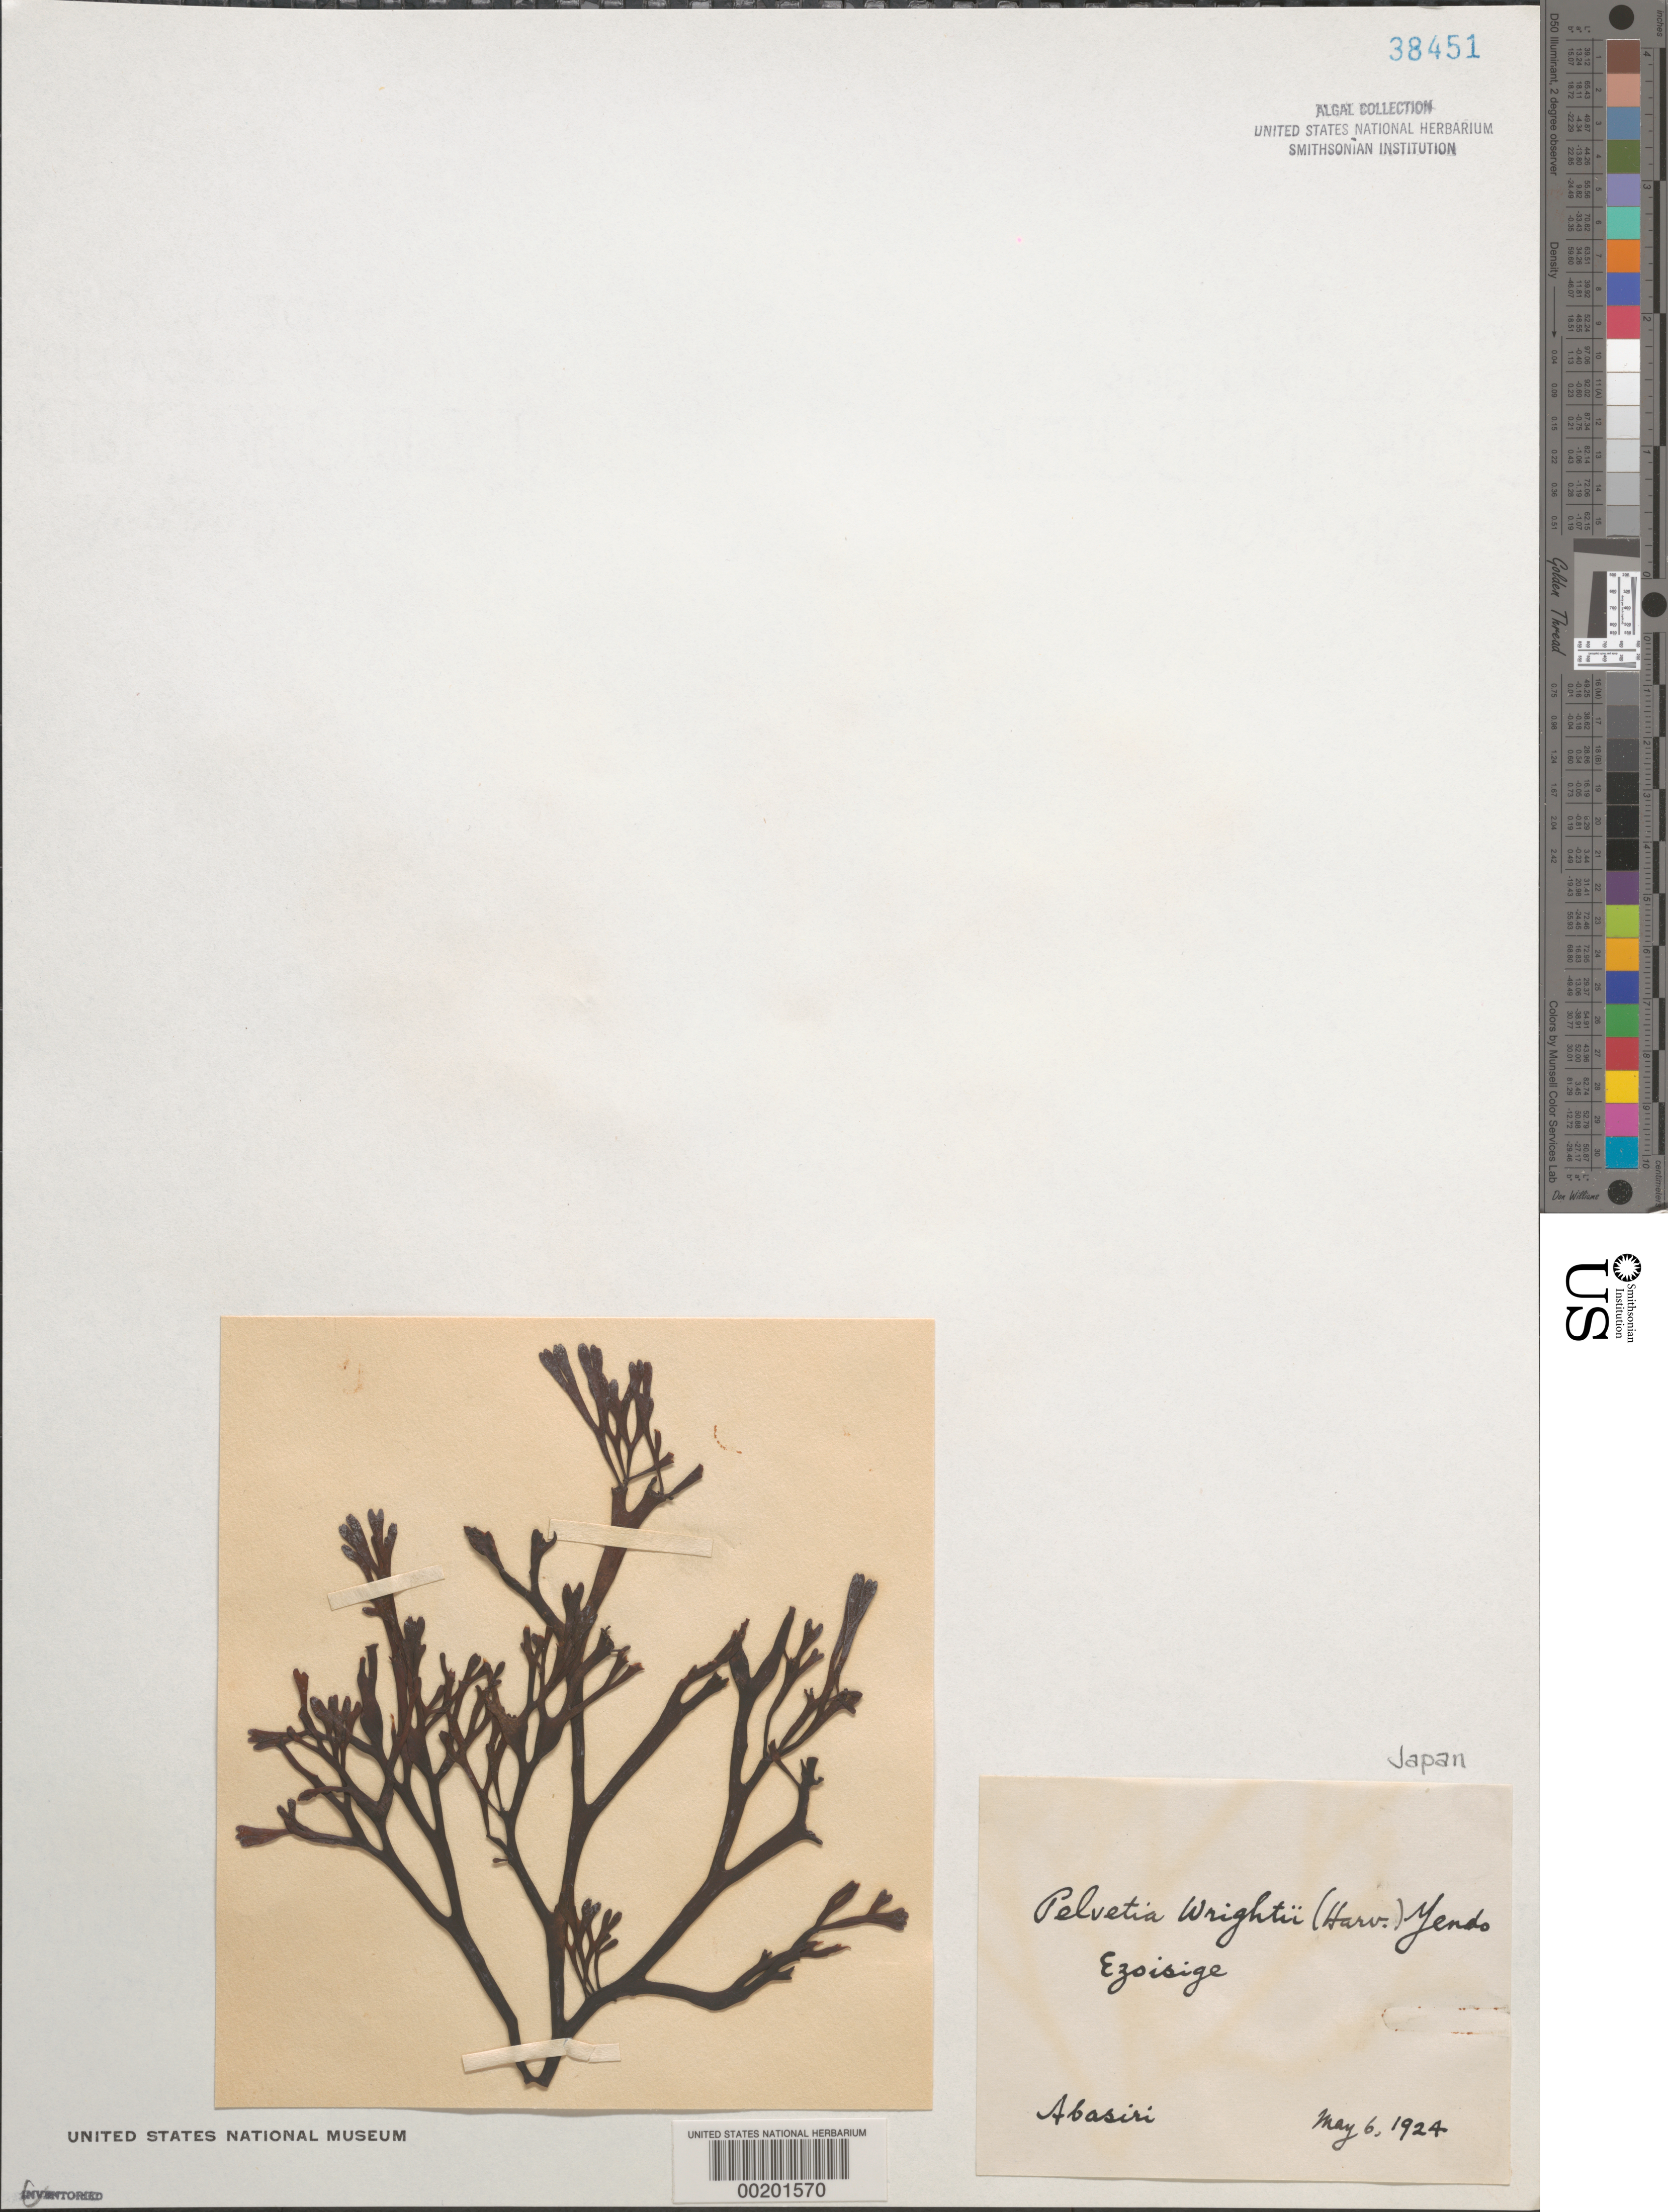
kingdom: Chromista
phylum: Ochrophyta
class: Phaeophyceae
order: Fucales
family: Fucaceae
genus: Silvetia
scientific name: Silvetia babingtonii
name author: (Harvey) E.A. Serrão et al.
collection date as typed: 06 May 1924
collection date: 1924-05-06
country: Japan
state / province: Hokkaido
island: Hokkaido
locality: Abashiri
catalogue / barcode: US 38451